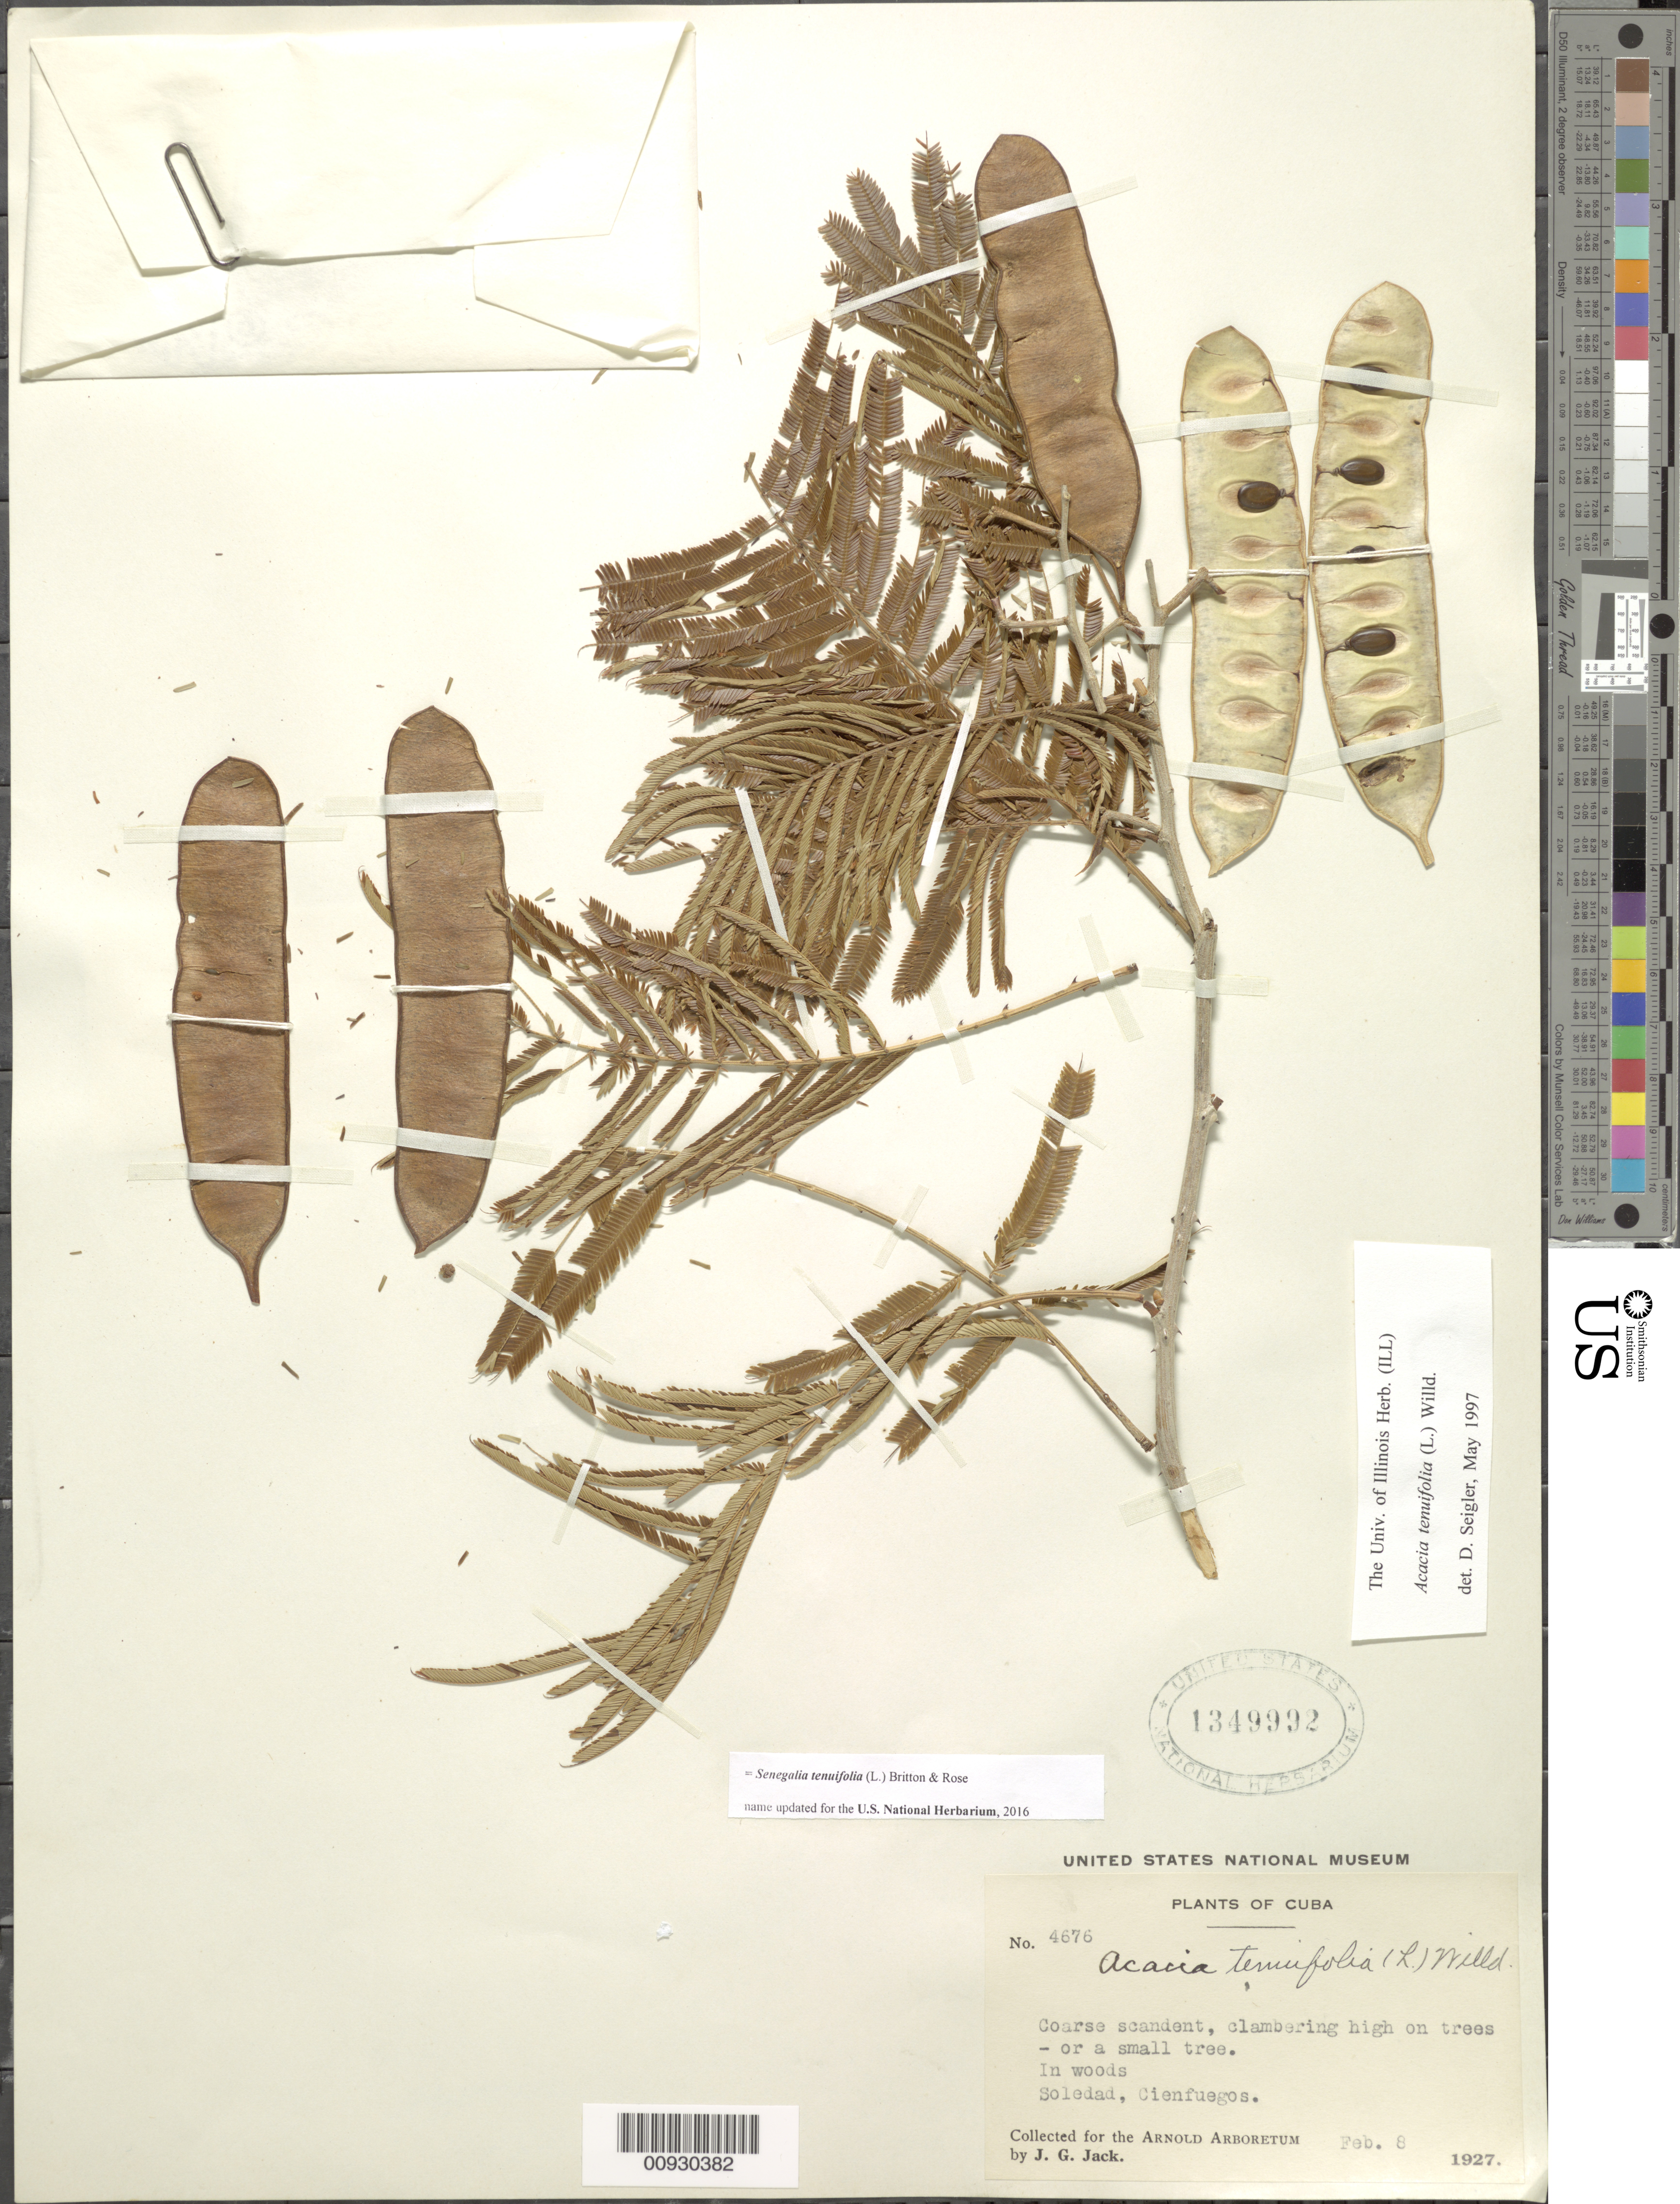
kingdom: Plantae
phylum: Tracheophyta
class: Magnoliopsida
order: Fabales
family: Fabaceae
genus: Senegalia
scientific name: Senegalia tenuifolia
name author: (L.) Britton & Rose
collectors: J. G. Jack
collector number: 4676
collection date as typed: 08 Feb 1927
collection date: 1927-02-08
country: Cuba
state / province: Las Villas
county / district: Cienfuegos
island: Cuba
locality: In woods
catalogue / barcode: US 1349992